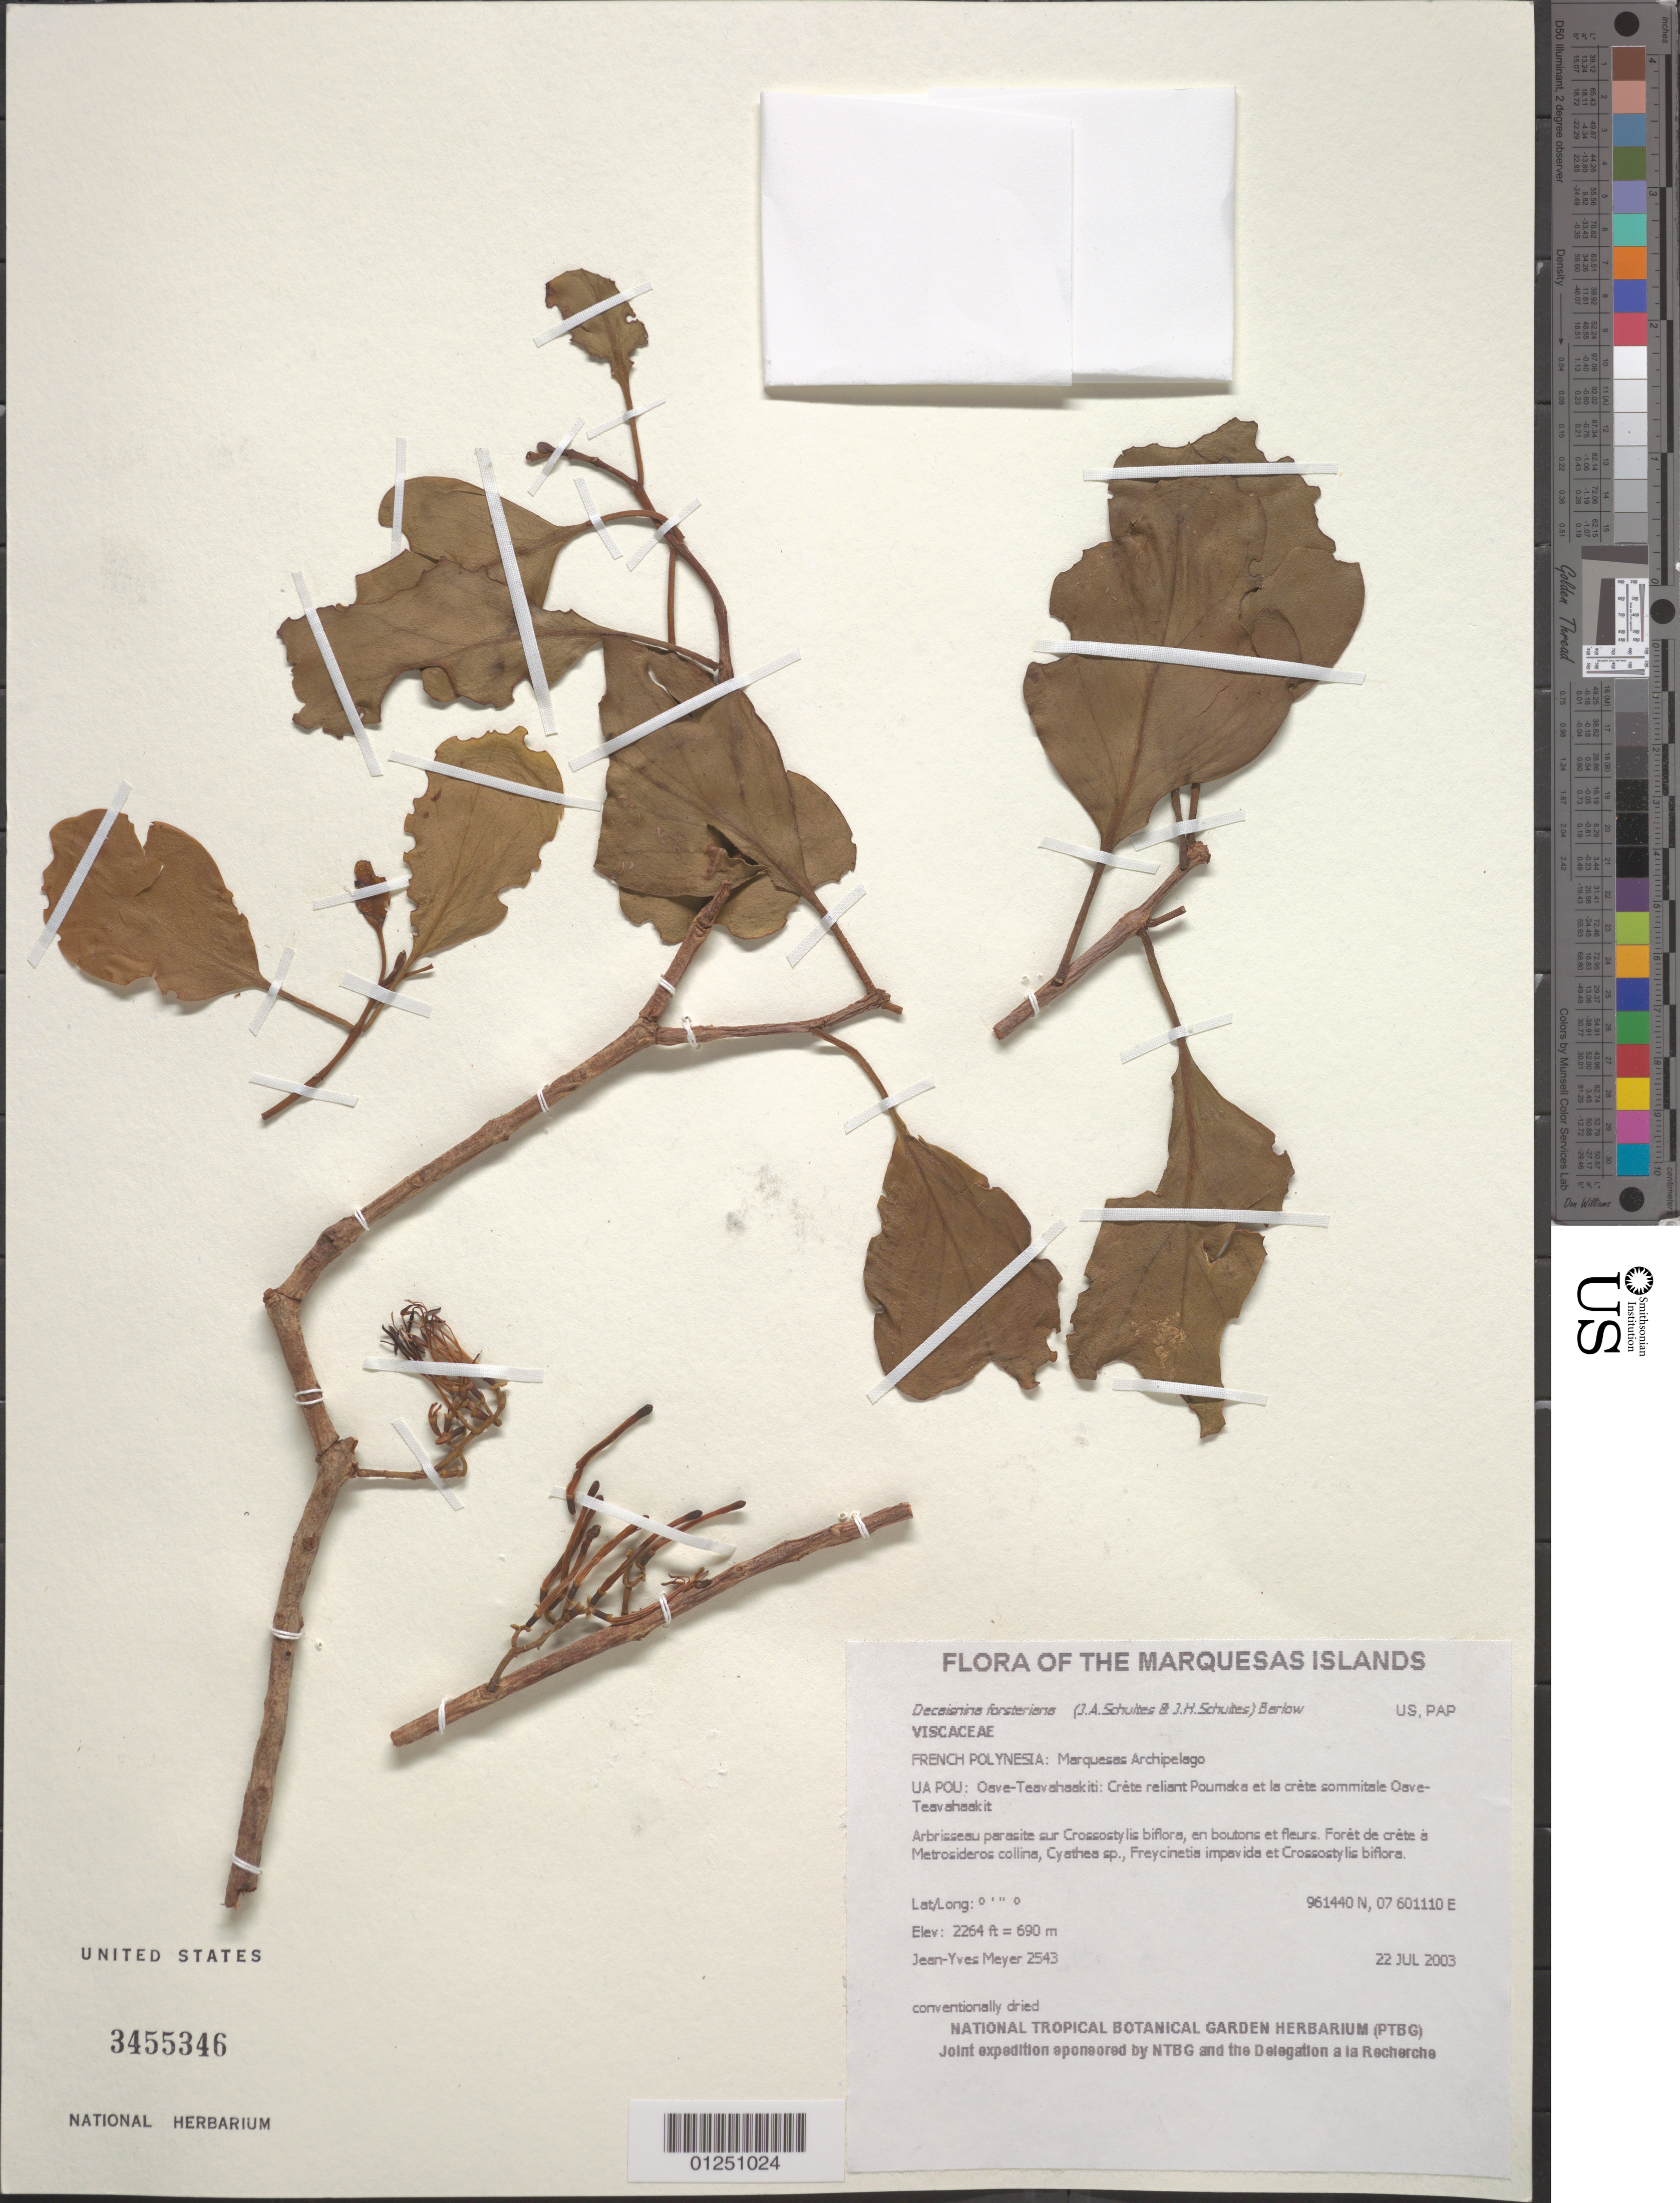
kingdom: Plantae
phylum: Tracheophyta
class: Magnoliopsida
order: Santalales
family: Loranthaceae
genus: Decaisnina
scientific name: Decaisnina forsteriana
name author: (Schult. & Schult. f.) Barlow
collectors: J.-Y. Meyer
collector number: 2543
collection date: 2003-07-22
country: French Polynesia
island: Ua Pou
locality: Oave-Teavahaakiti: Crête reliant Poumaka et la crête sommitale Oave-Teavahaakit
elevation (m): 690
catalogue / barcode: US 3455346